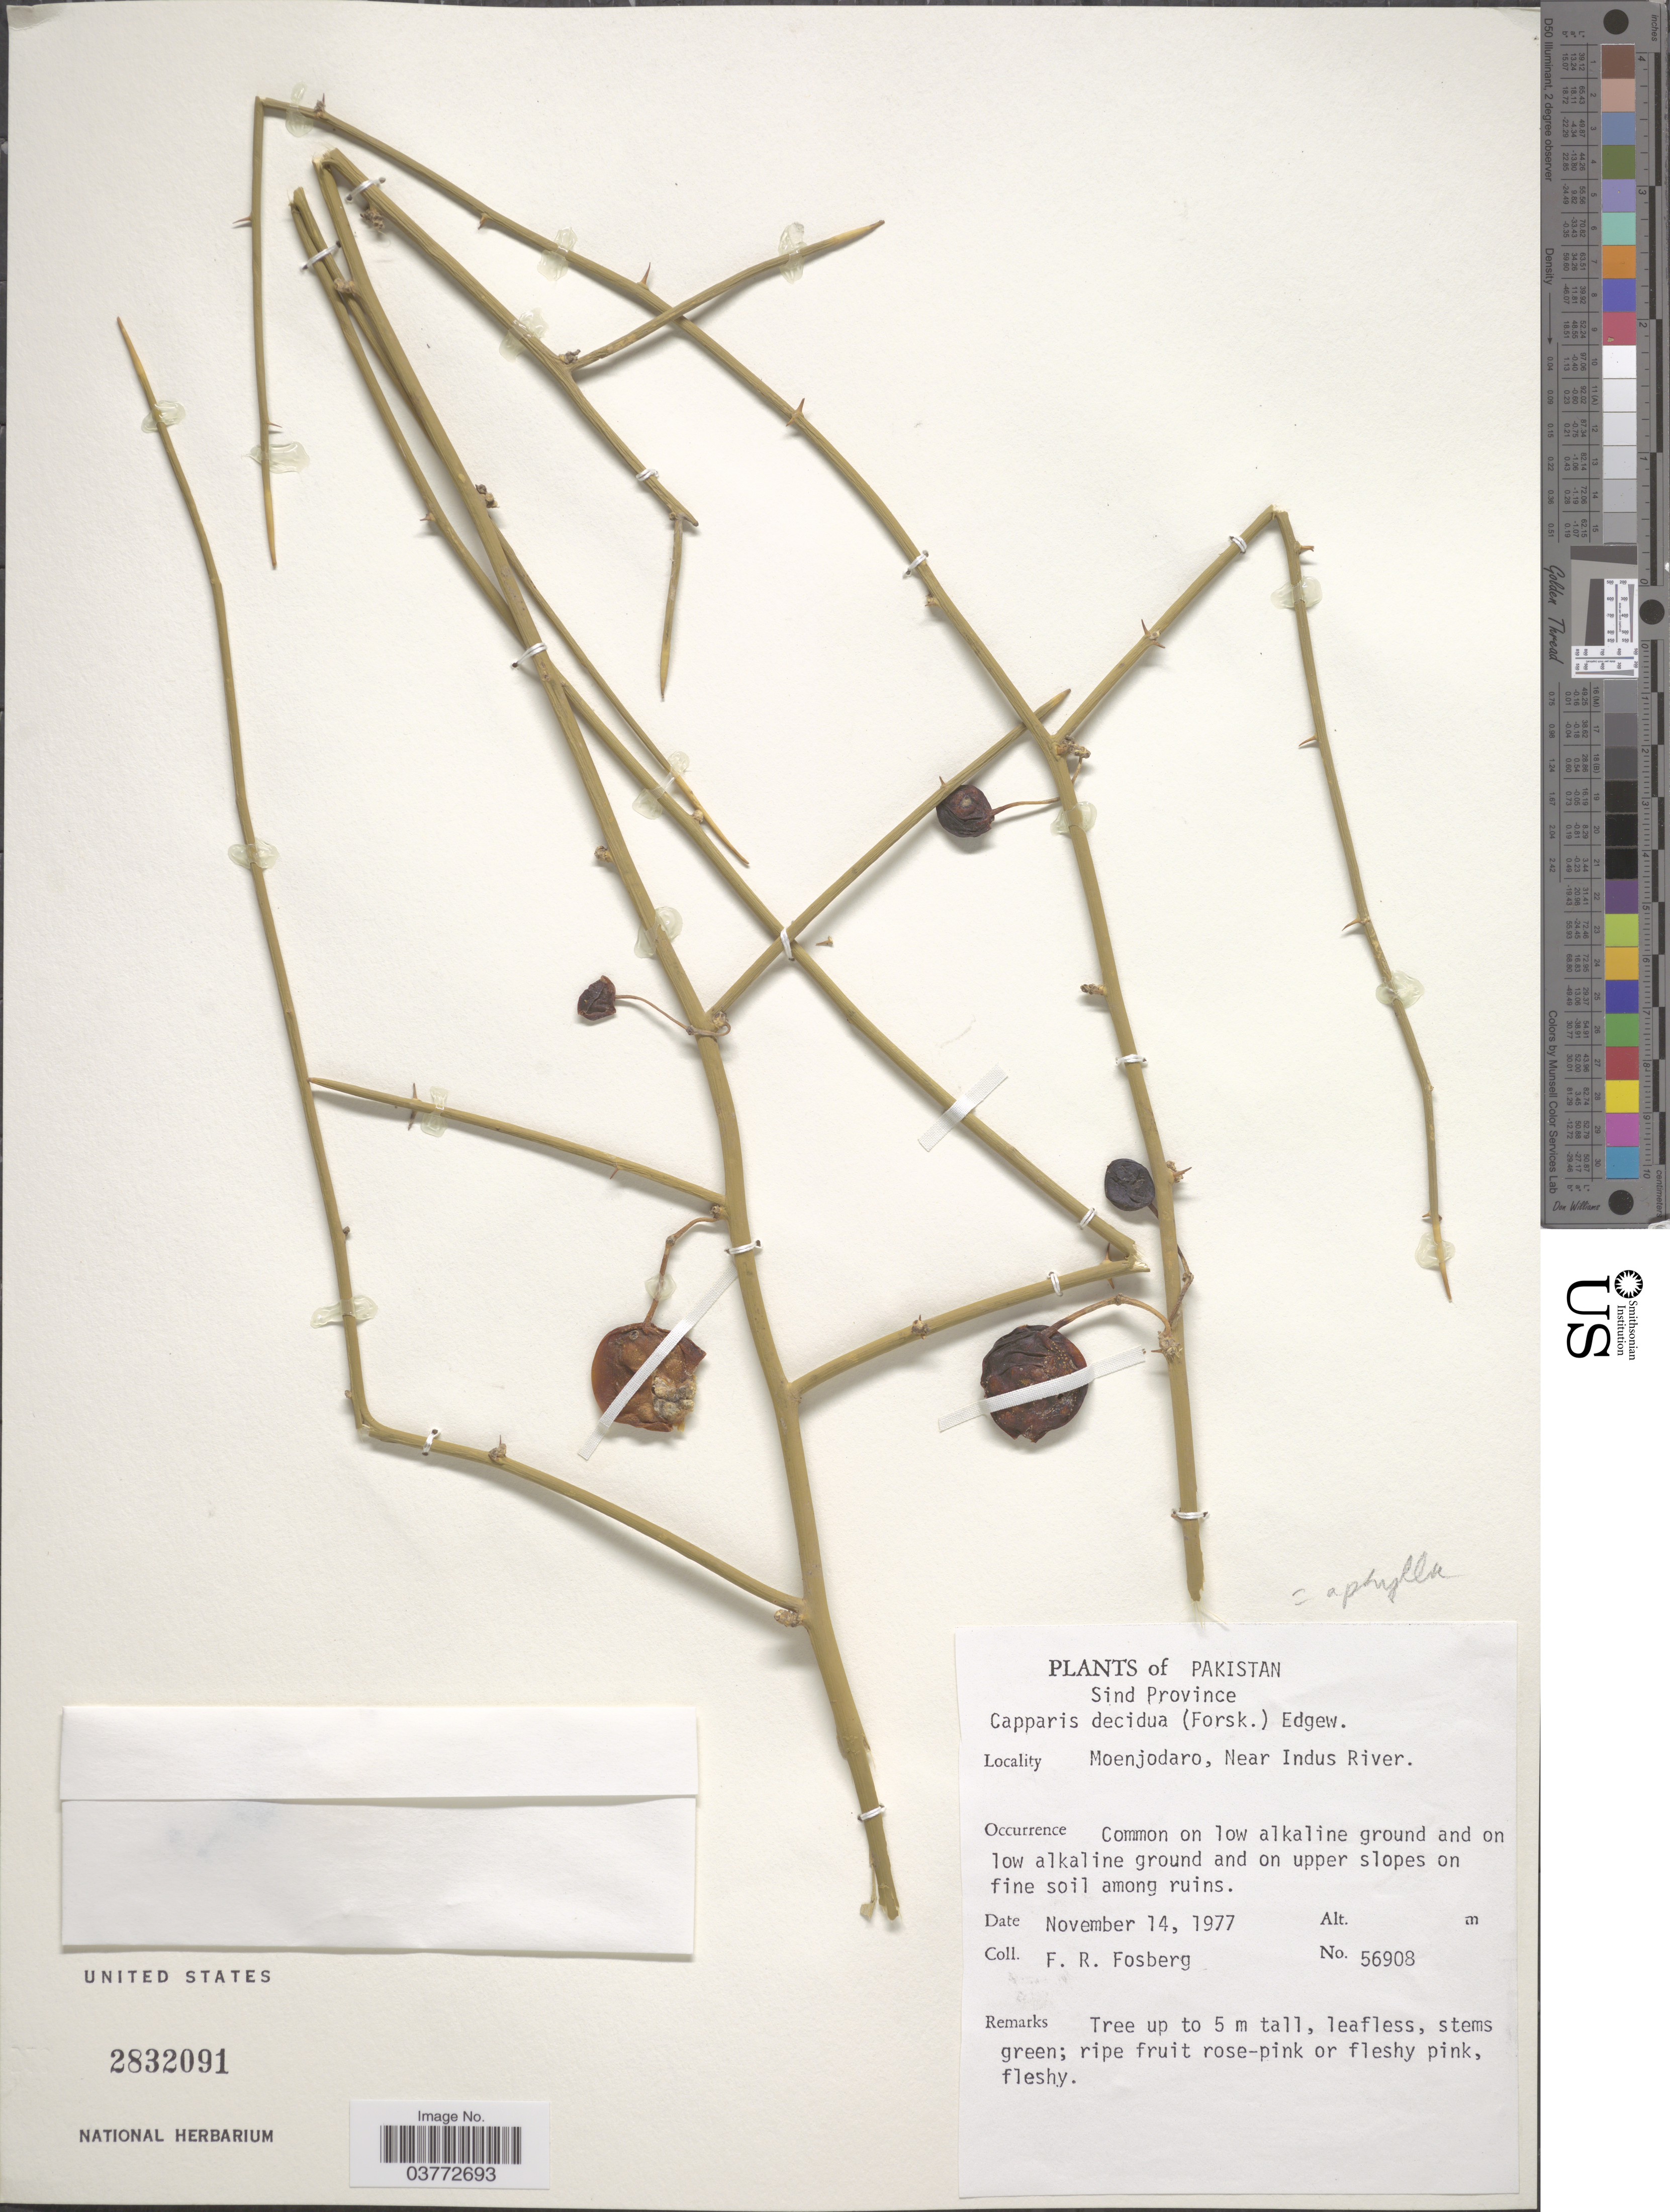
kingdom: Plantae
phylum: Tracheophyta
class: Magnoliopsida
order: Brassicales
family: Capparaceae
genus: Capparis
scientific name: Capparis aphylla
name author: Roth ex Hayne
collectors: F. R. Fosberg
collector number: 56908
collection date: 1977-11-14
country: Pakistan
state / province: Sindh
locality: Moenjodaro, Near Indus River.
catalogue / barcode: US 2832091